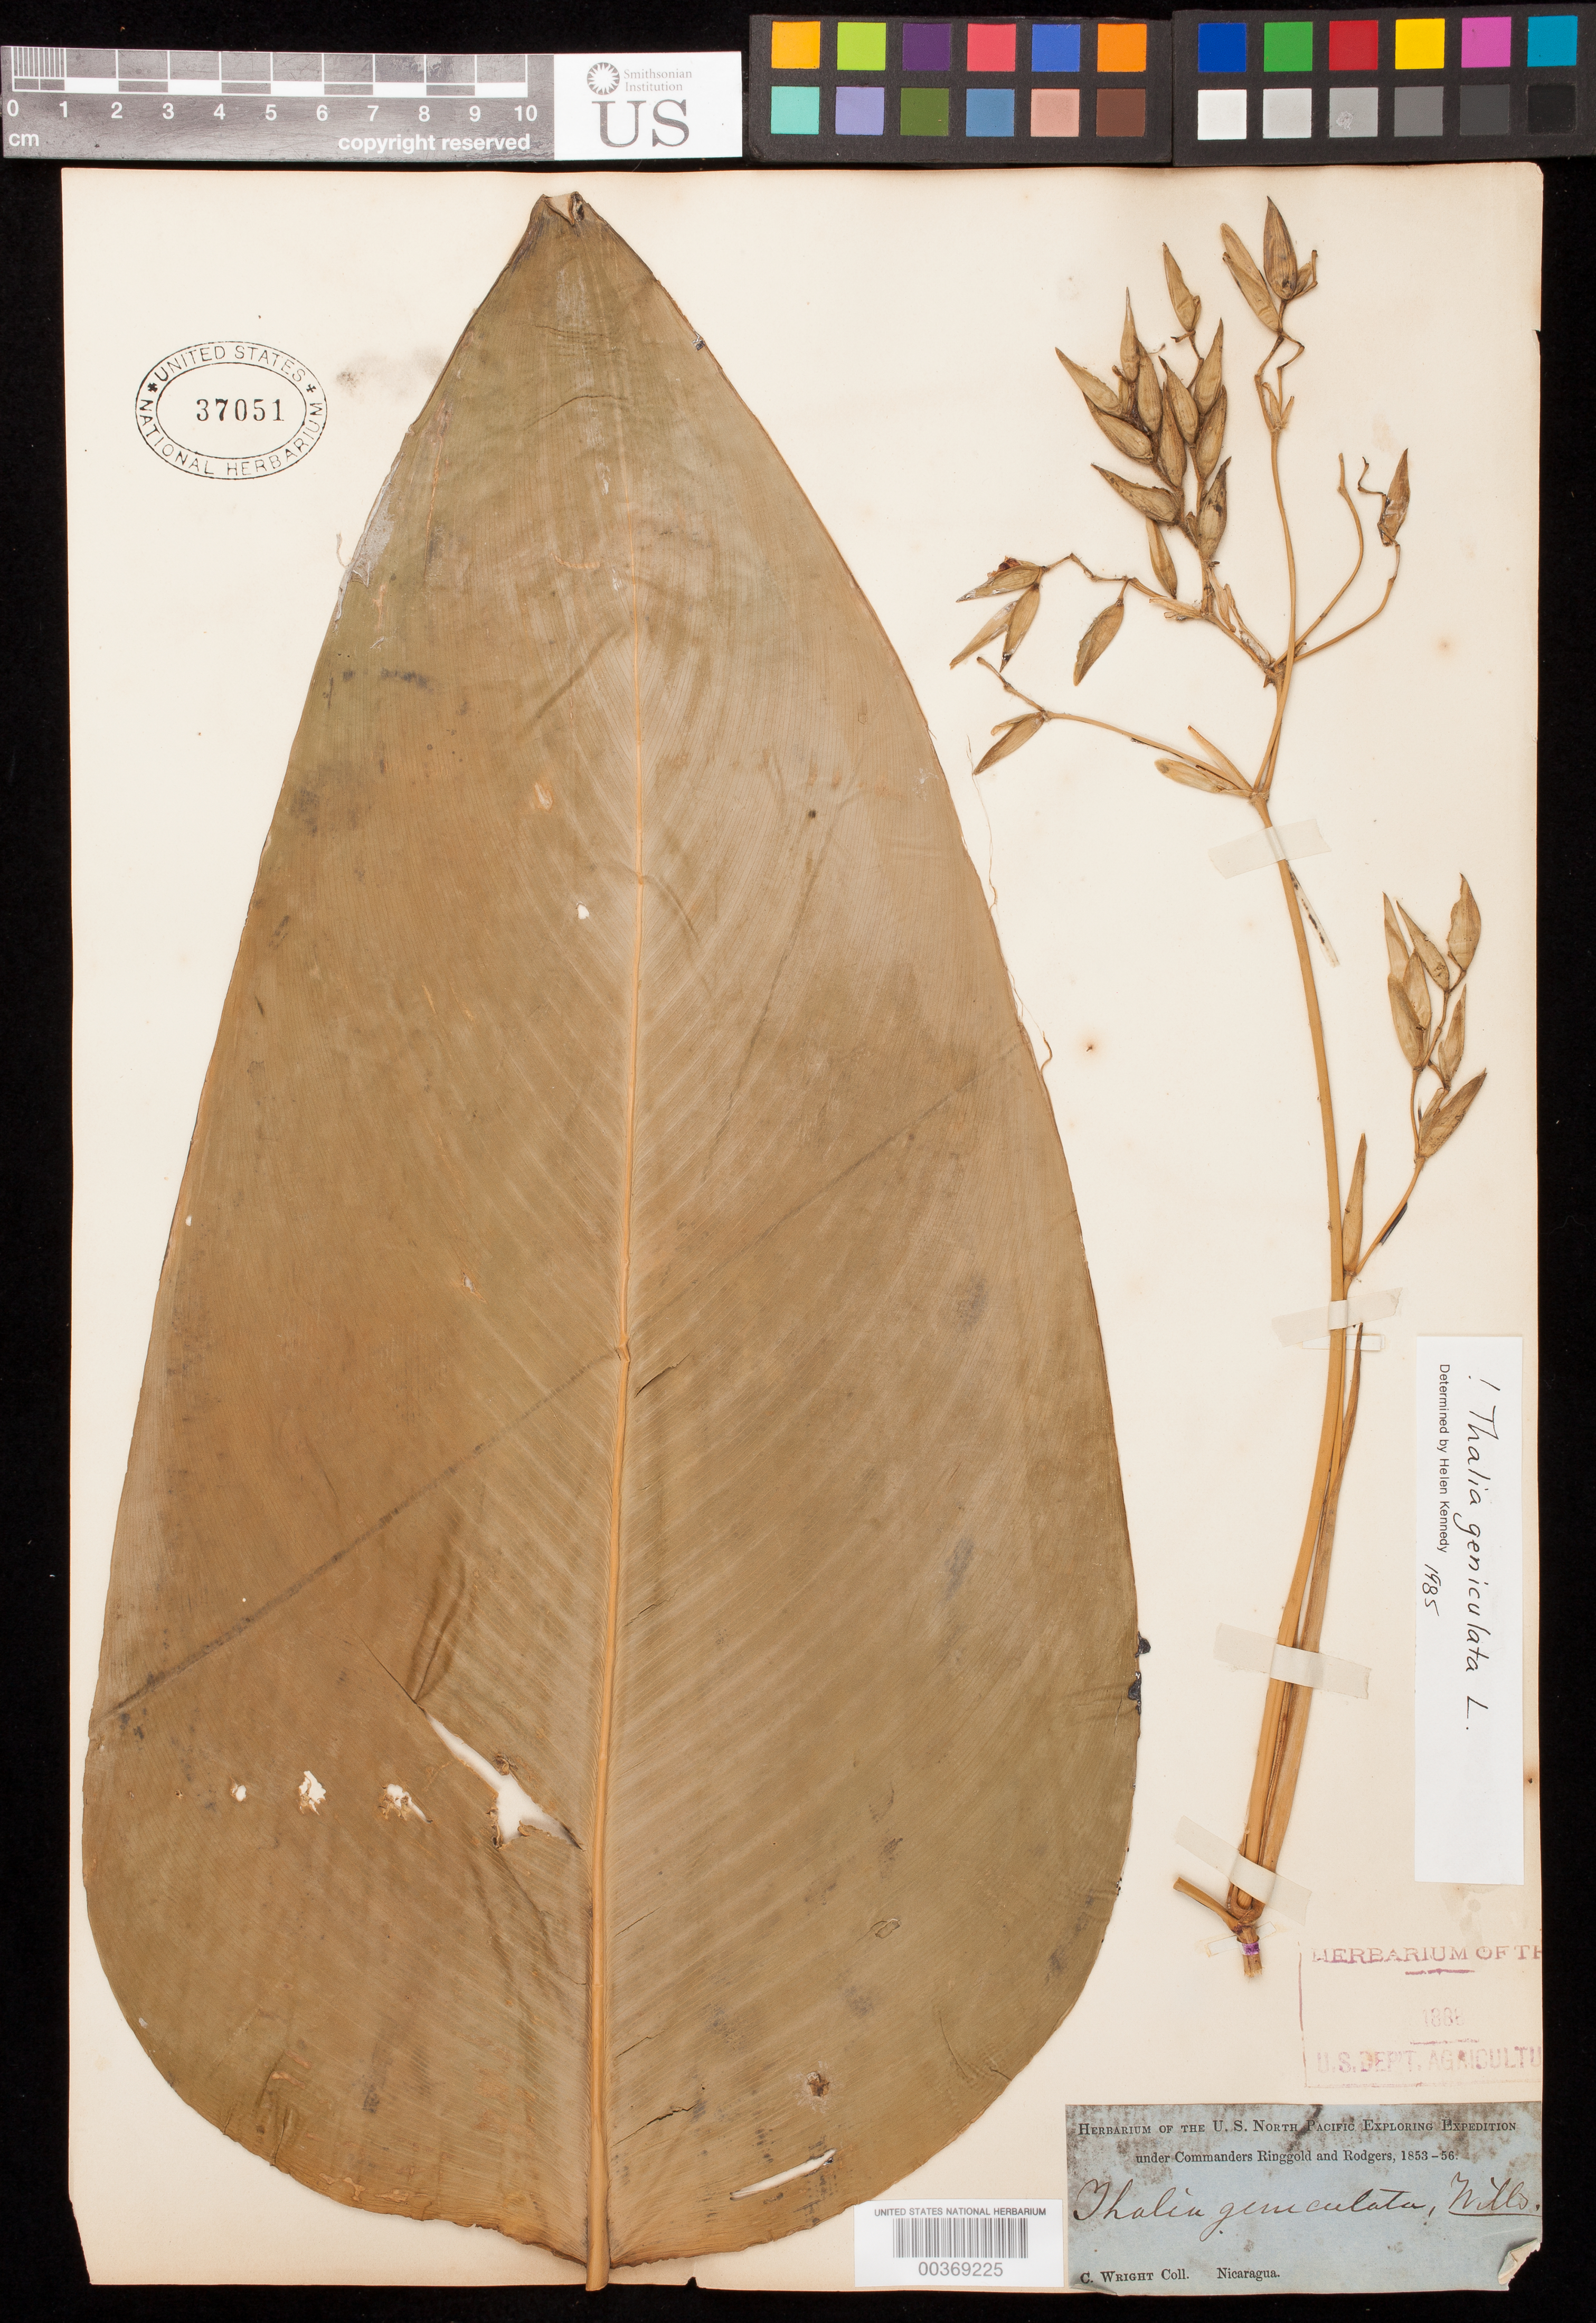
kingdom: Plantae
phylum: Tracheophyta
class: Liliopsida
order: Zingiberales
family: Marantaceae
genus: Thalia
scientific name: Thalia geniculata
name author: L.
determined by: Kennedy, Helen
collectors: C. Wright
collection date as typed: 1853 to -- -- 1856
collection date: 1853/1856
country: Nicaragua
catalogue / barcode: US 37051